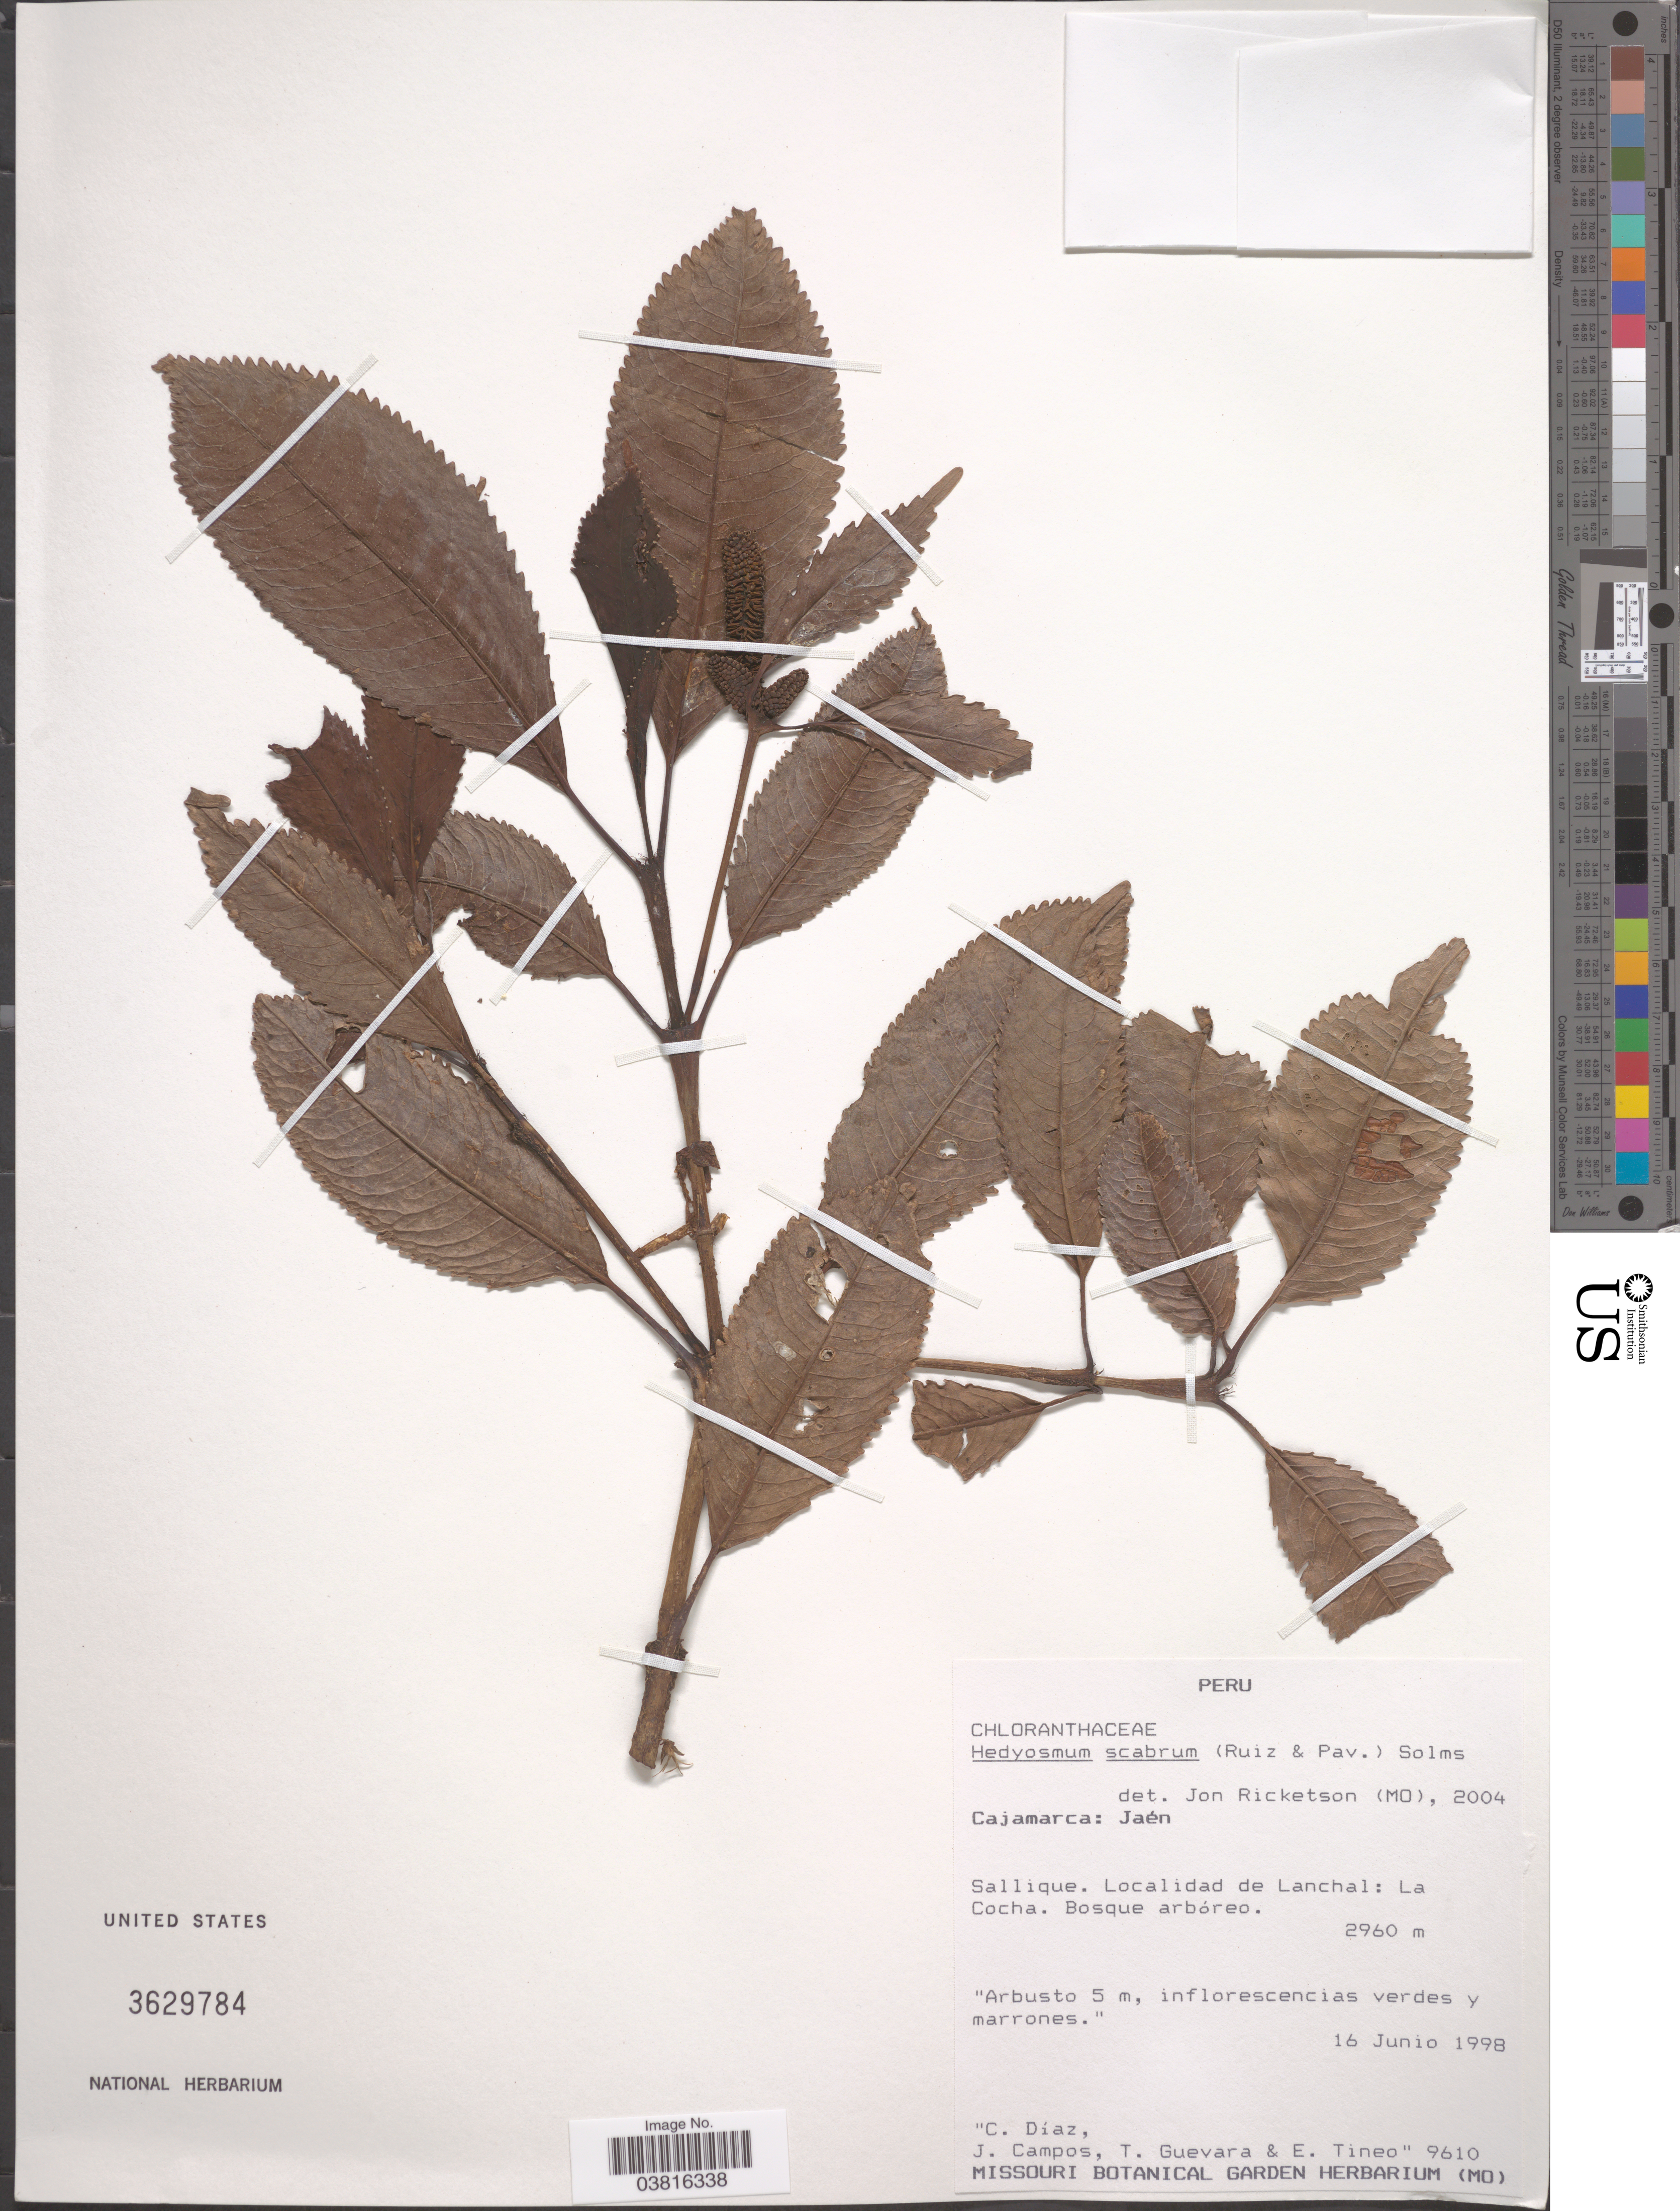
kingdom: Plantae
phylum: Tracheophyta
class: Magnoliopsida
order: Chloranthales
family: Chloranthaceae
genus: Hedyosmum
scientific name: Hedyosmum scabrum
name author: Solms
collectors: C. Díaz, J. Campos, T. Guevara & E. Tineo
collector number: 9610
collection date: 1998-06-16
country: Peru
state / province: Cajamarca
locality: Jaén. Sallique. Lanchal: La Cocha.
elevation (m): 2960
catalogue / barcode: US 3629784